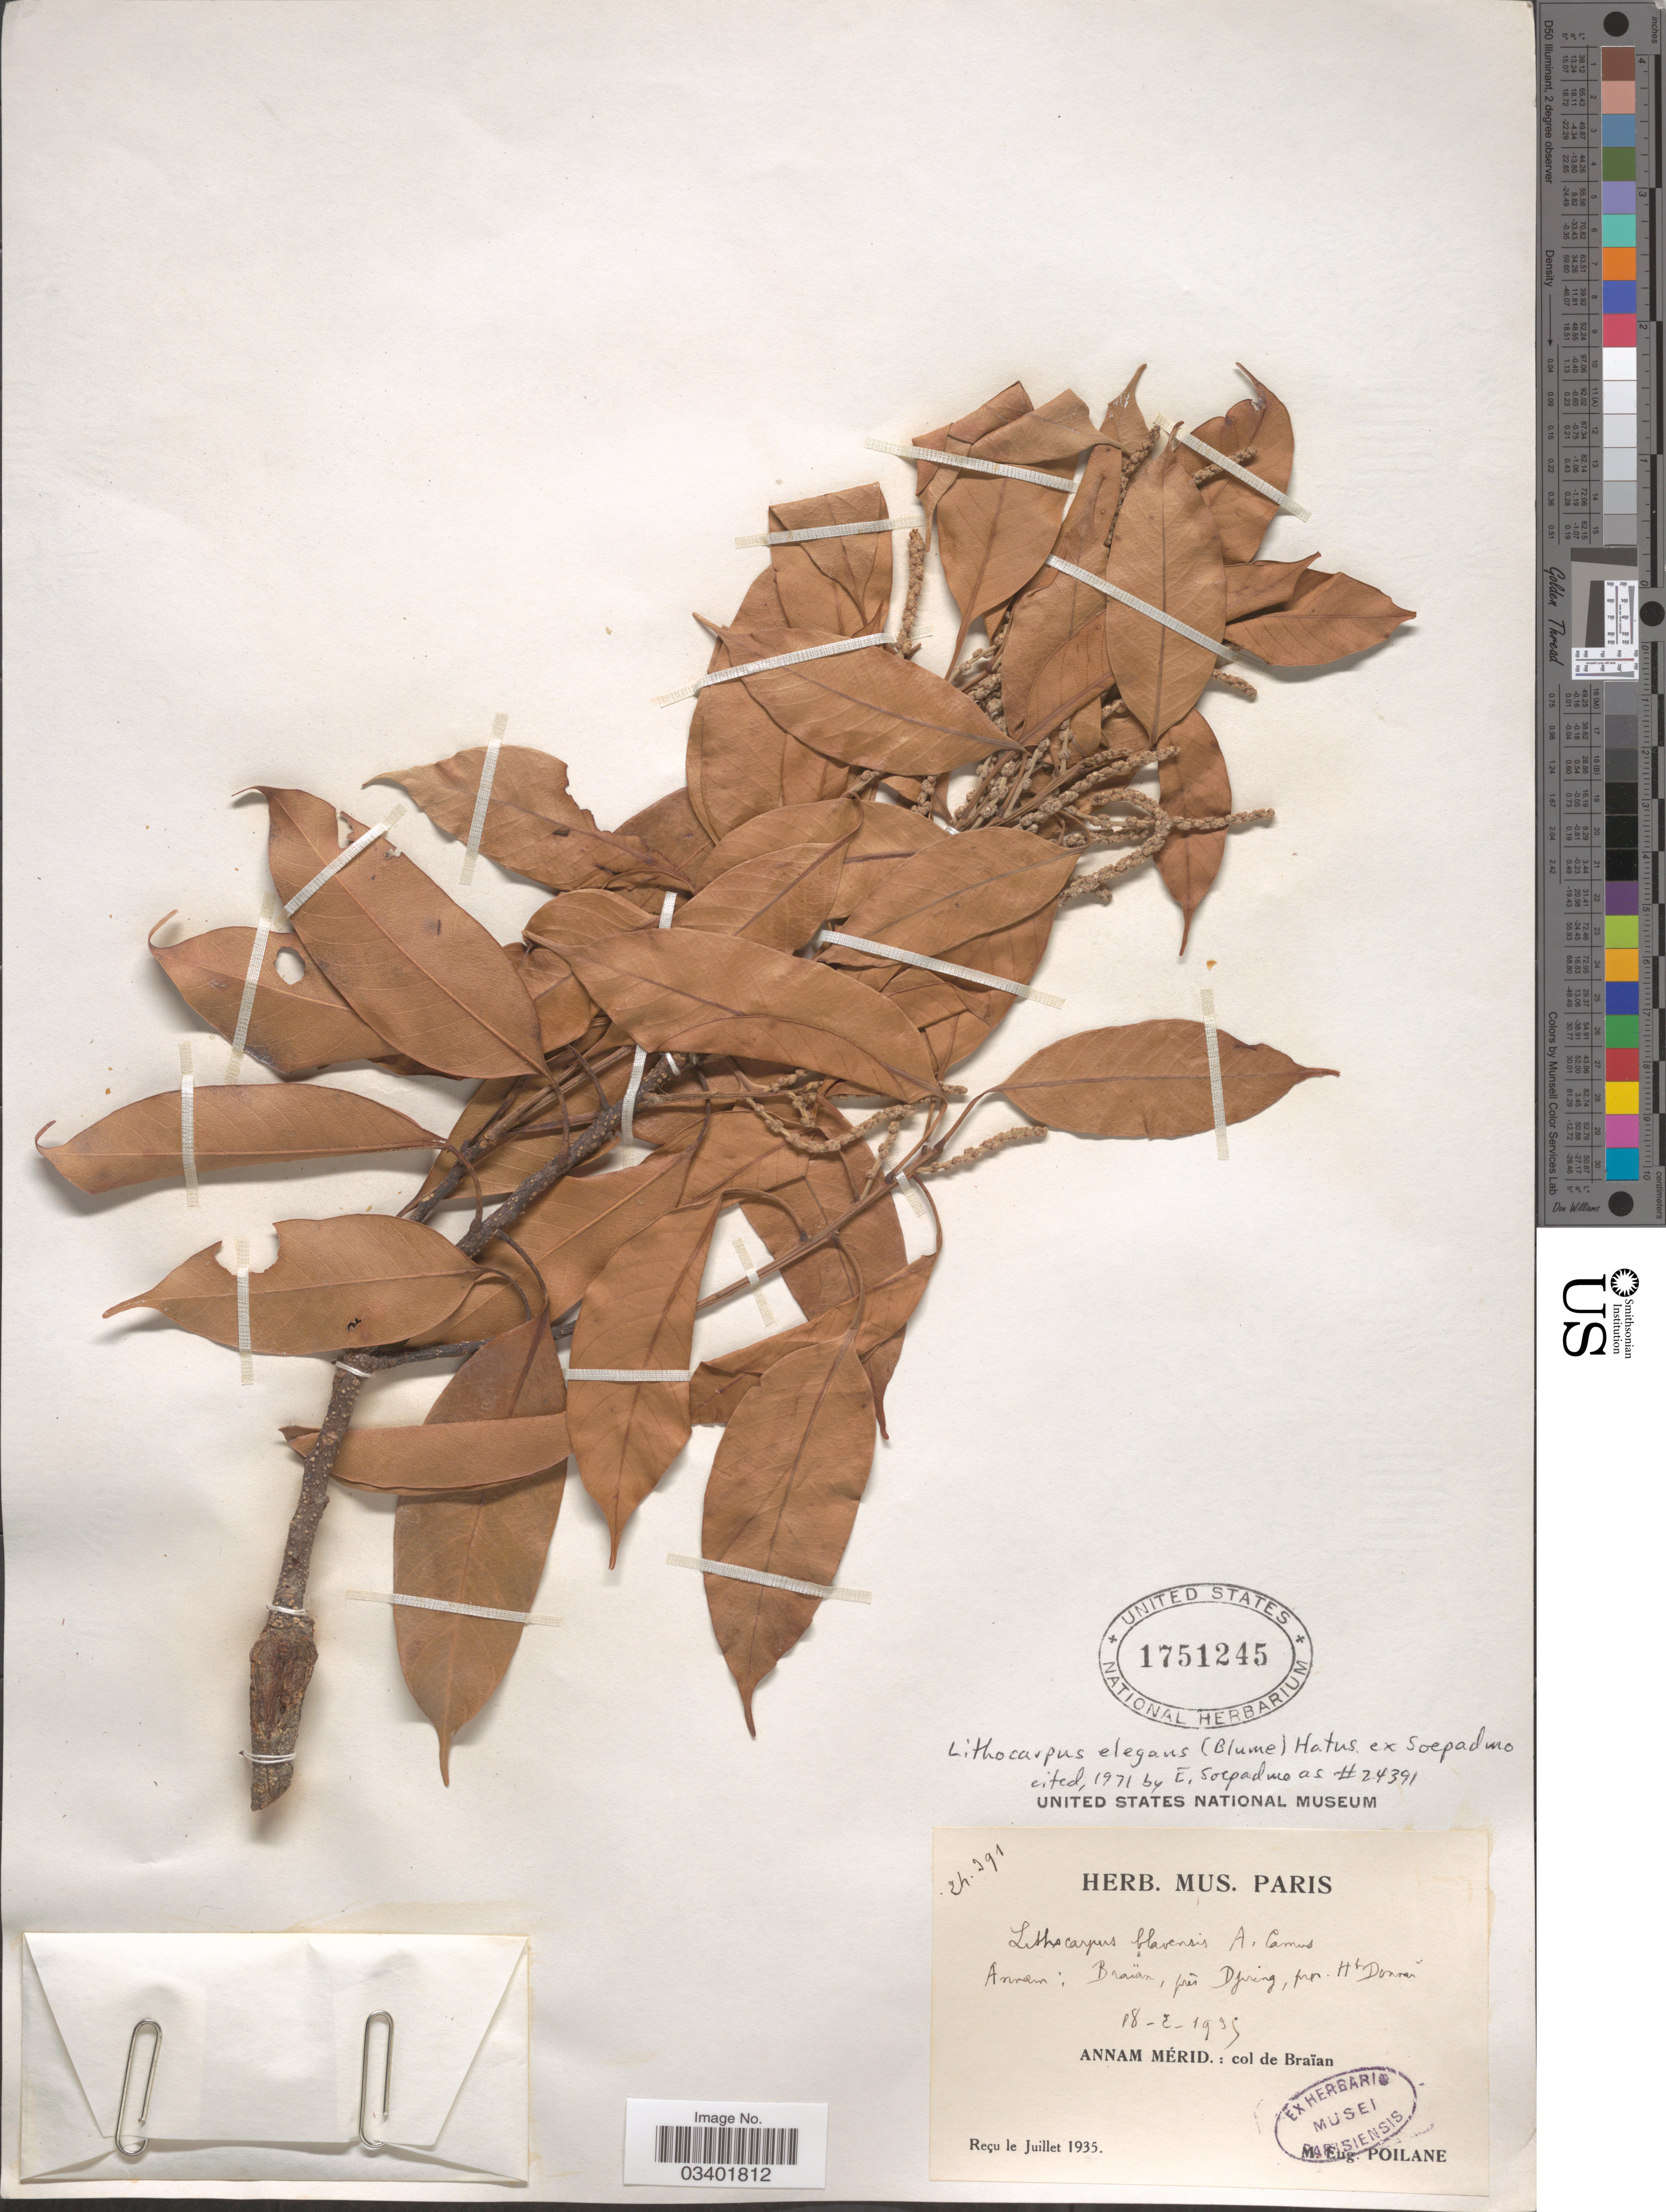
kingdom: Plantae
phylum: Tracheophyta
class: Magnoliopsida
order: Fagales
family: Fagaceae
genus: Lithocarpus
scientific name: Lithocarpus elegans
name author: (Blume) Hatus. ex Soepadmo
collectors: M. Poilane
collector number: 24391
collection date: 1935-02-18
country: Vietnam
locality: Annam: Braïan, près Djering, prov. Ht Donnaï. Annam Mérid.: col de Braïan.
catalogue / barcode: US 1751245